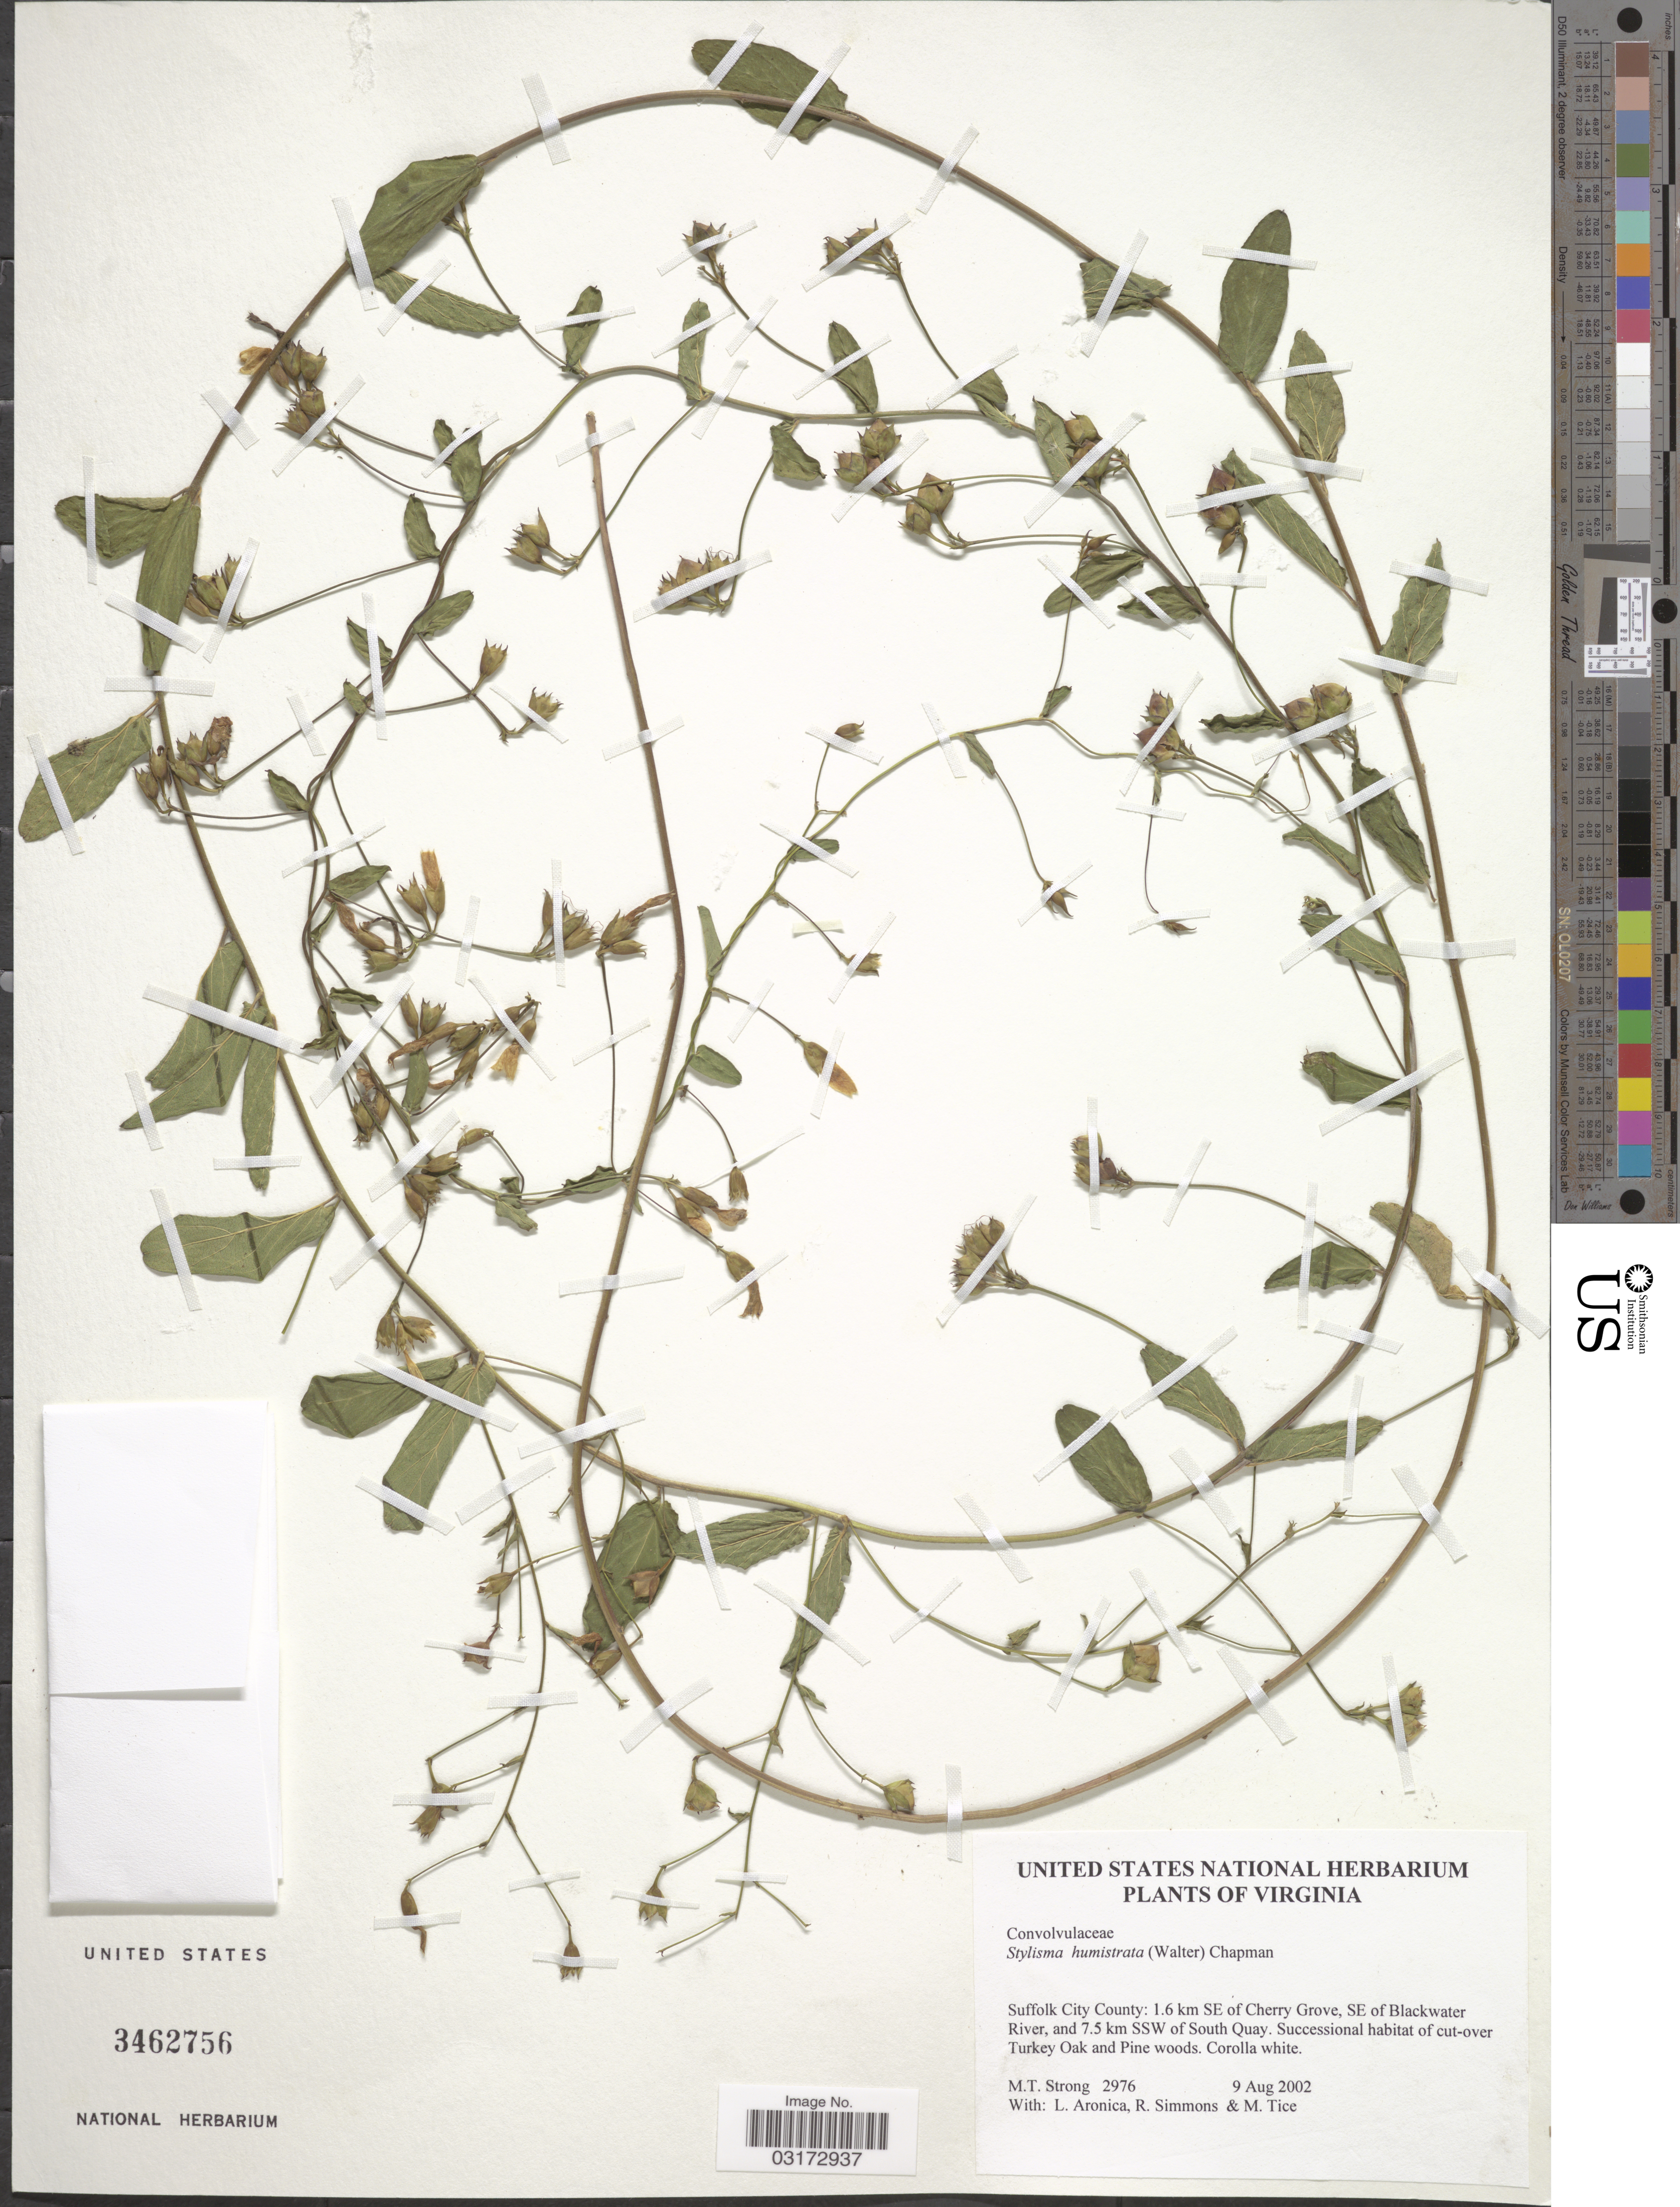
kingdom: Plantae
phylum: Tracheophyta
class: Magnoliopsida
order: Solanales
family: Convolvulaceae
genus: Stylisma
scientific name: Stylisma humistrata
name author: (Walter) Chapm.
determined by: Strong, Mark T., (BOT), Smithsonian Institution - National Museum of Natural History (UNITED STATES)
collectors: M. T. Strong, L. Aronica, R. Simmons & M. Tice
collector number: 2976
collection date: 2002-08-09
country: United States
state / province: Virginia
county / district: City of Suffolk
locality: Suffolk City County: 1.6 km SE of Cherry Grove, SE of Blackwater River, and 7.5 km SSW of South Quay.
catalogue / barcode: US 3462756